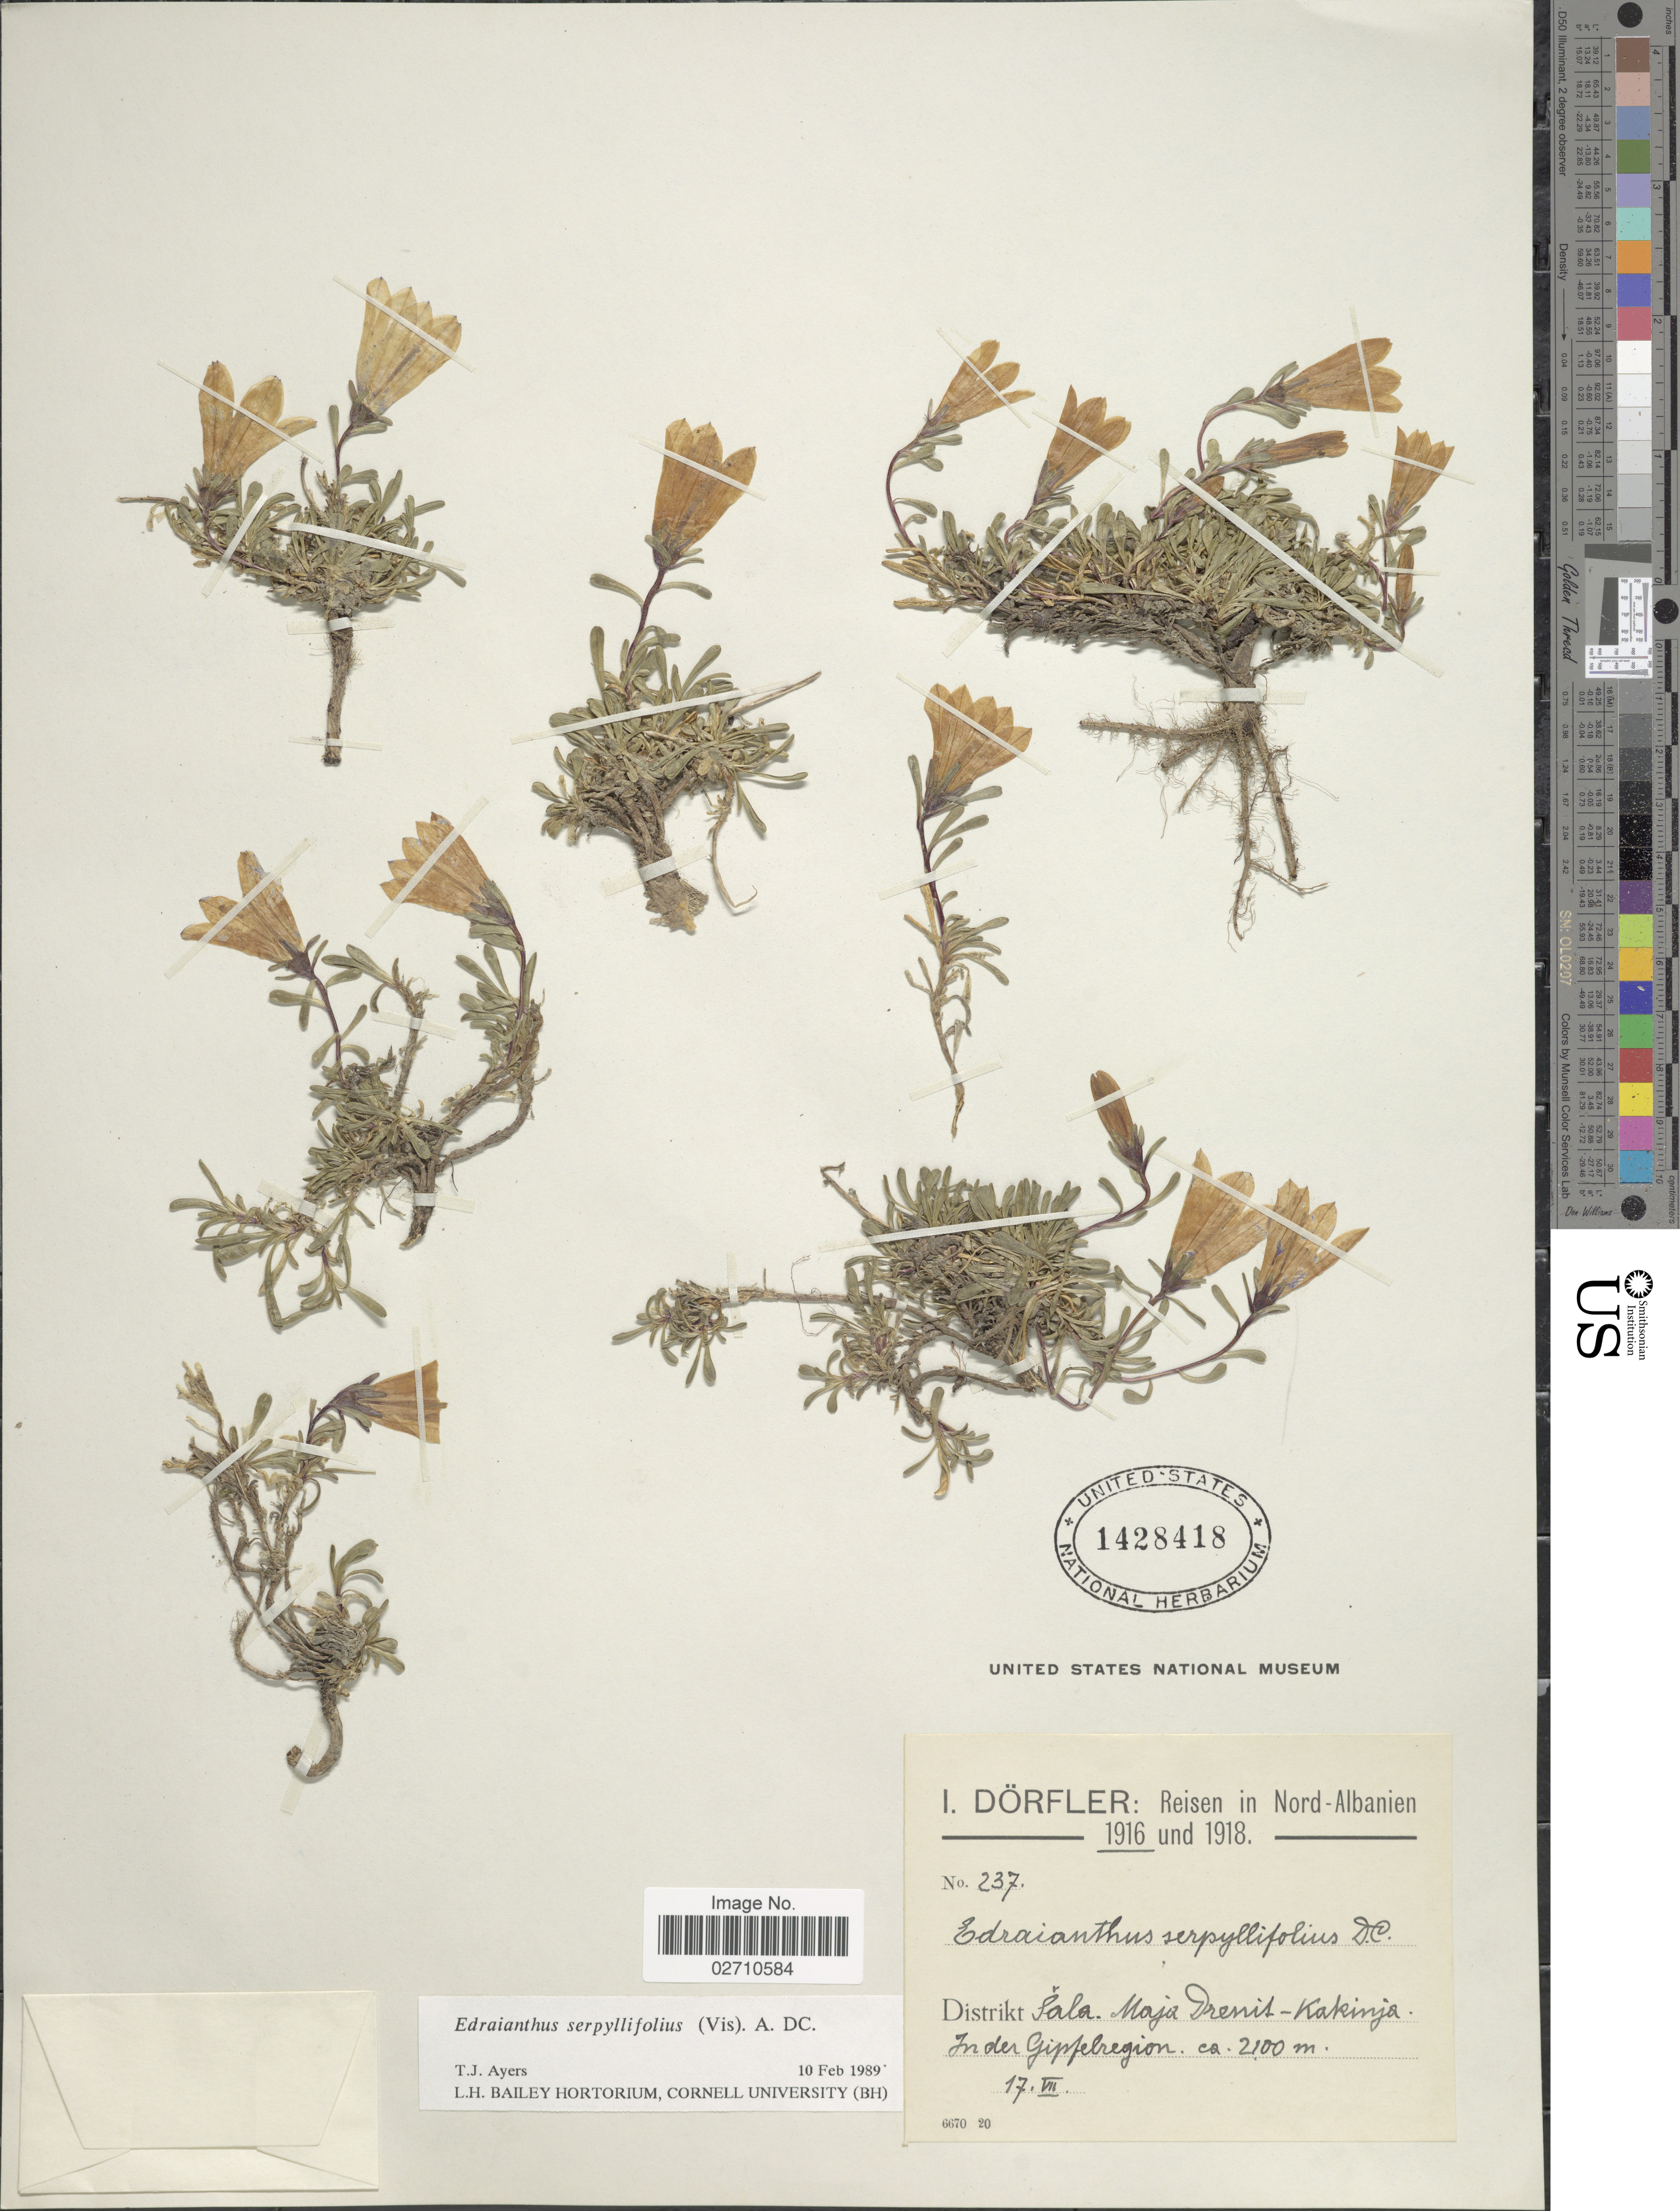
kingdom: Plantae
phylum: Tracheophyta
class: Magnoliopsida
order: Asterales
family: Campanulaceae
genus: Edraianthus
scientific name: Edraianthus serpyllifolius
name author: (Vis.) A. DC.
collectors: I. Dörfler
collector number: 237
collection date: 1916-08-17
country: Albania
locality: Reisen in Nord-Albanien, Distrikt Sala. Maja Drenit-Kakinja. In der Gipfelregion [interpreted]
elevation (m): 2100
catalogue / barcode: US 1428418